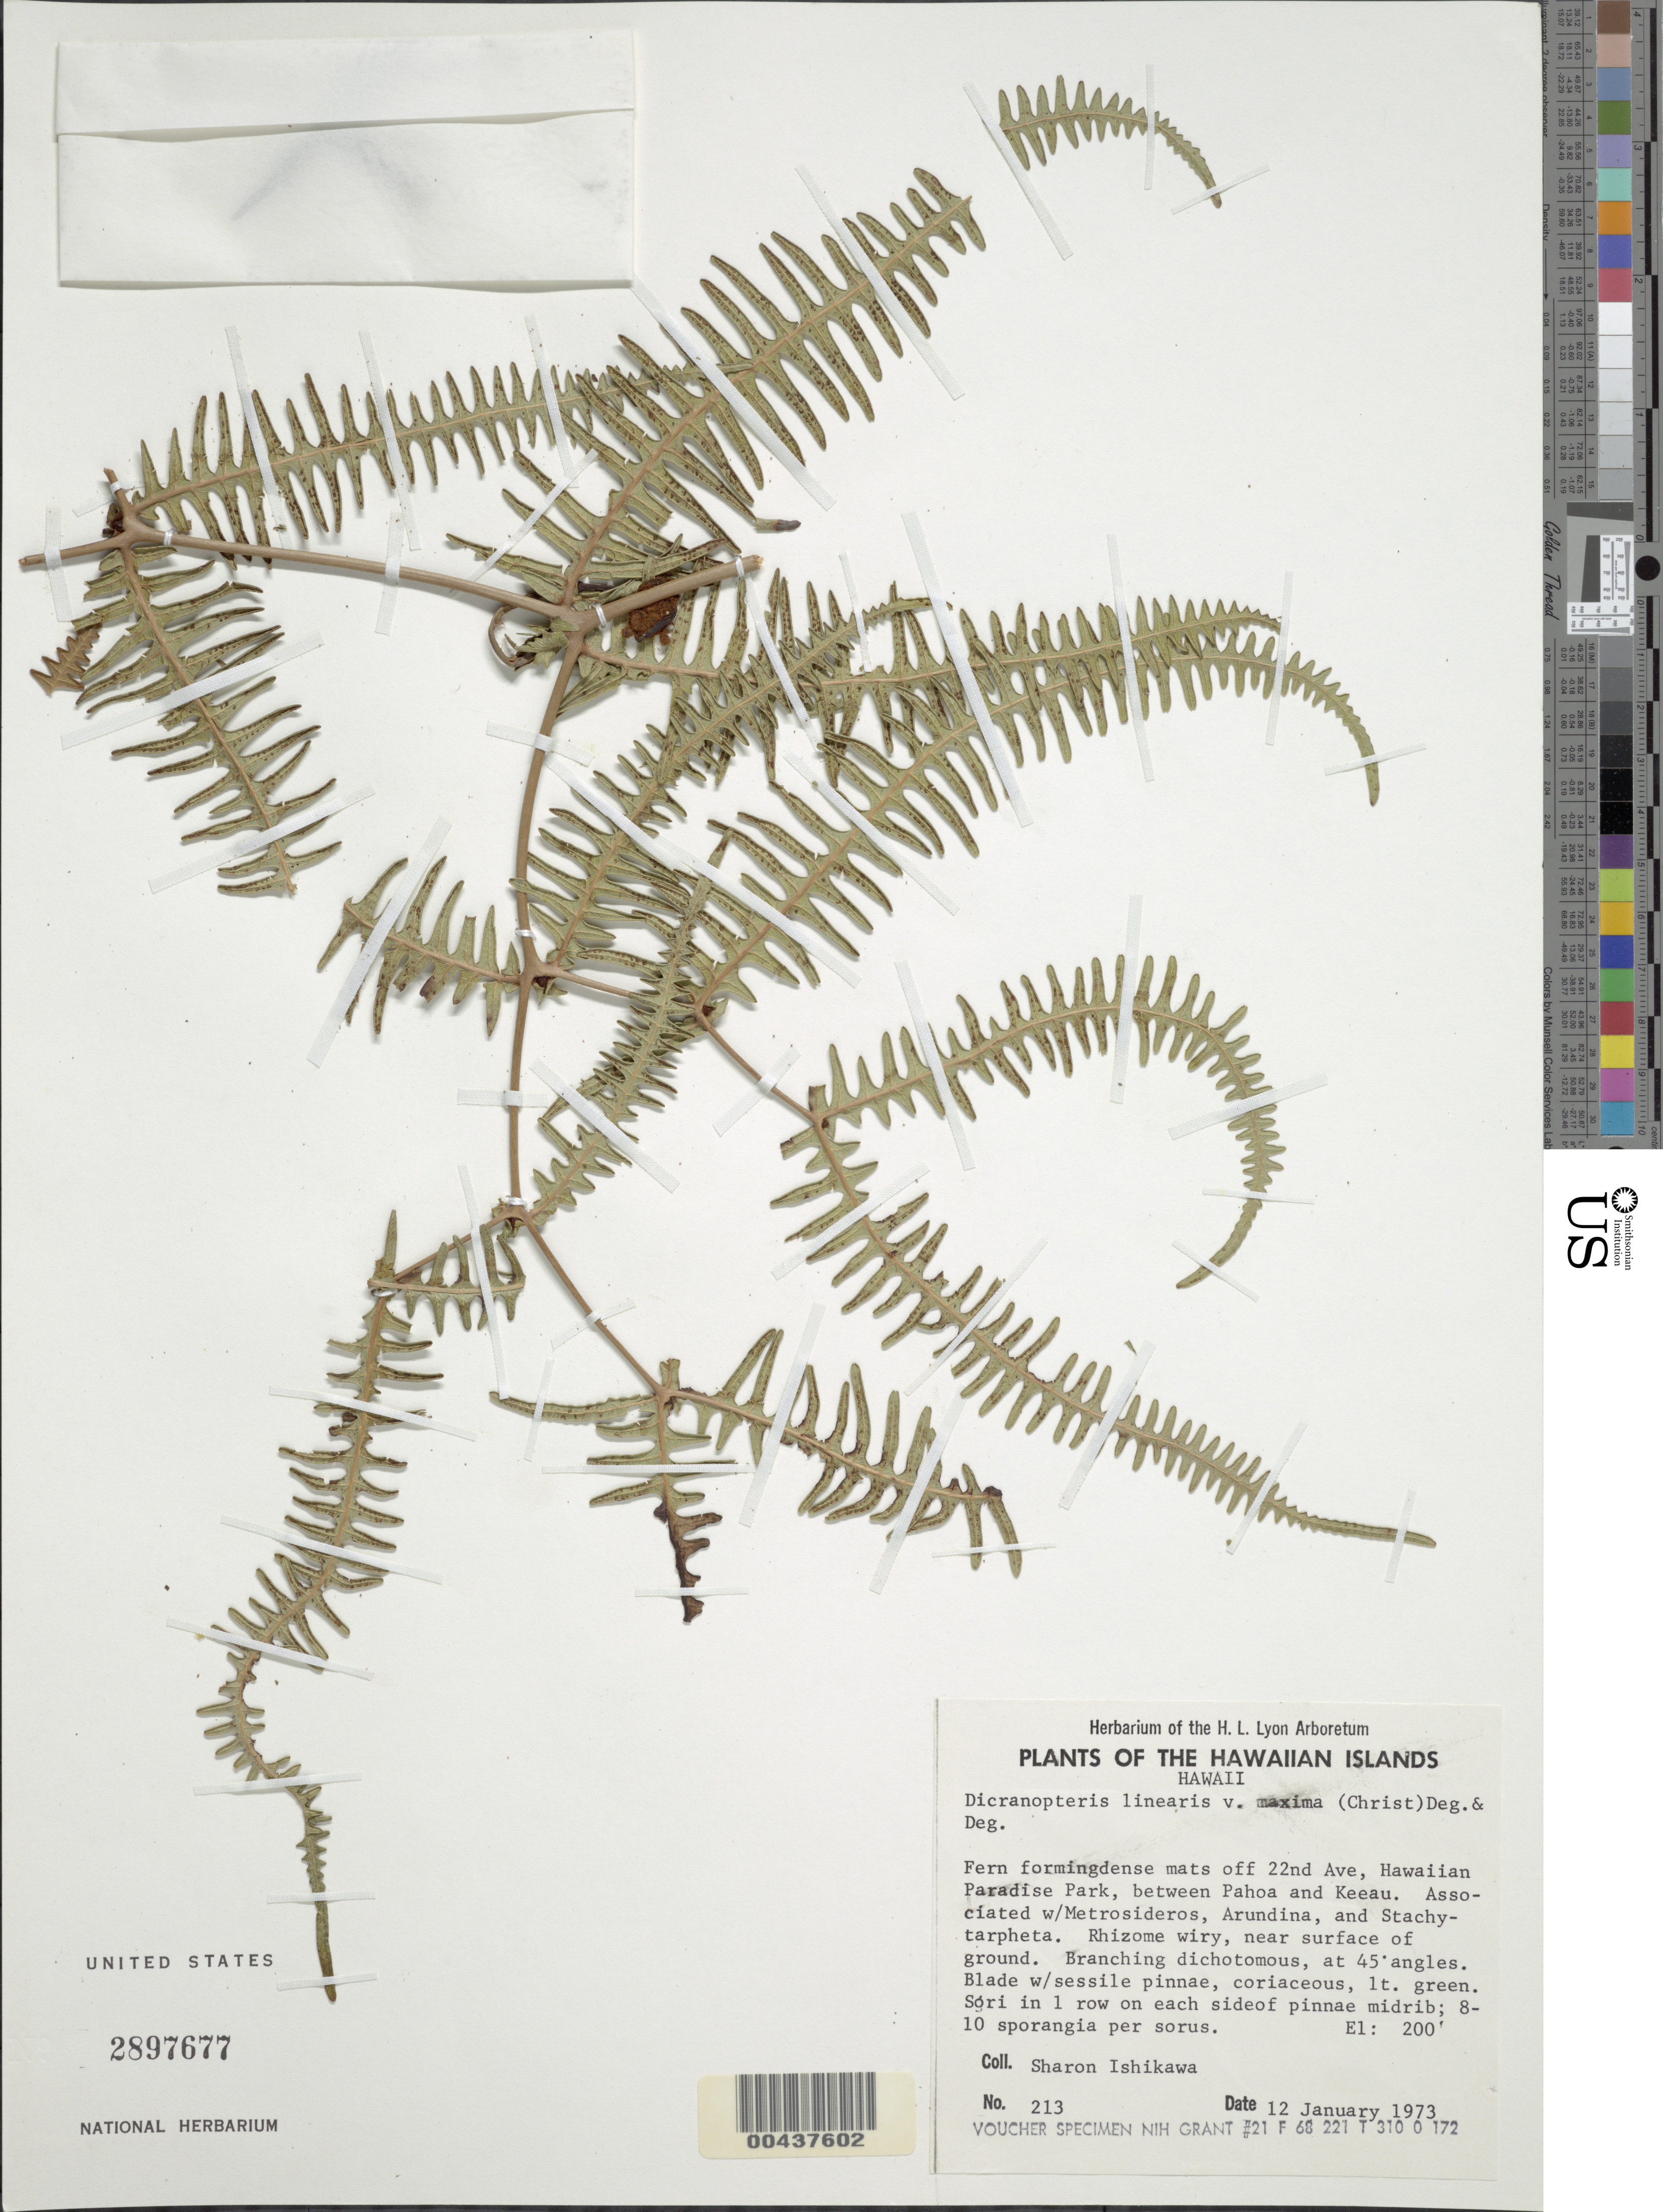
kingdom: Plantae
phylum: Tracheophyta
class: Polypodiopsida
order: Gleicheniales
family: Gleicheniaceae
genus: Dicranopteris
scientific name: Dicranopteris linearis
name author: (Burm. f.) Underw.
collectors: S. S. Ishikawa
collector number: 213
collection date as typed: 12 Jan 1973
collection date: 1973-01-12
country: United States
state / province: Hawaii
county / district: Hawaii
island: Hawaii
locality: off 22nd Ave, Hawaiian Paradise Park, between Pahoa and Keeau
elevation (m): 61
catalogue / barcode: US 2897677